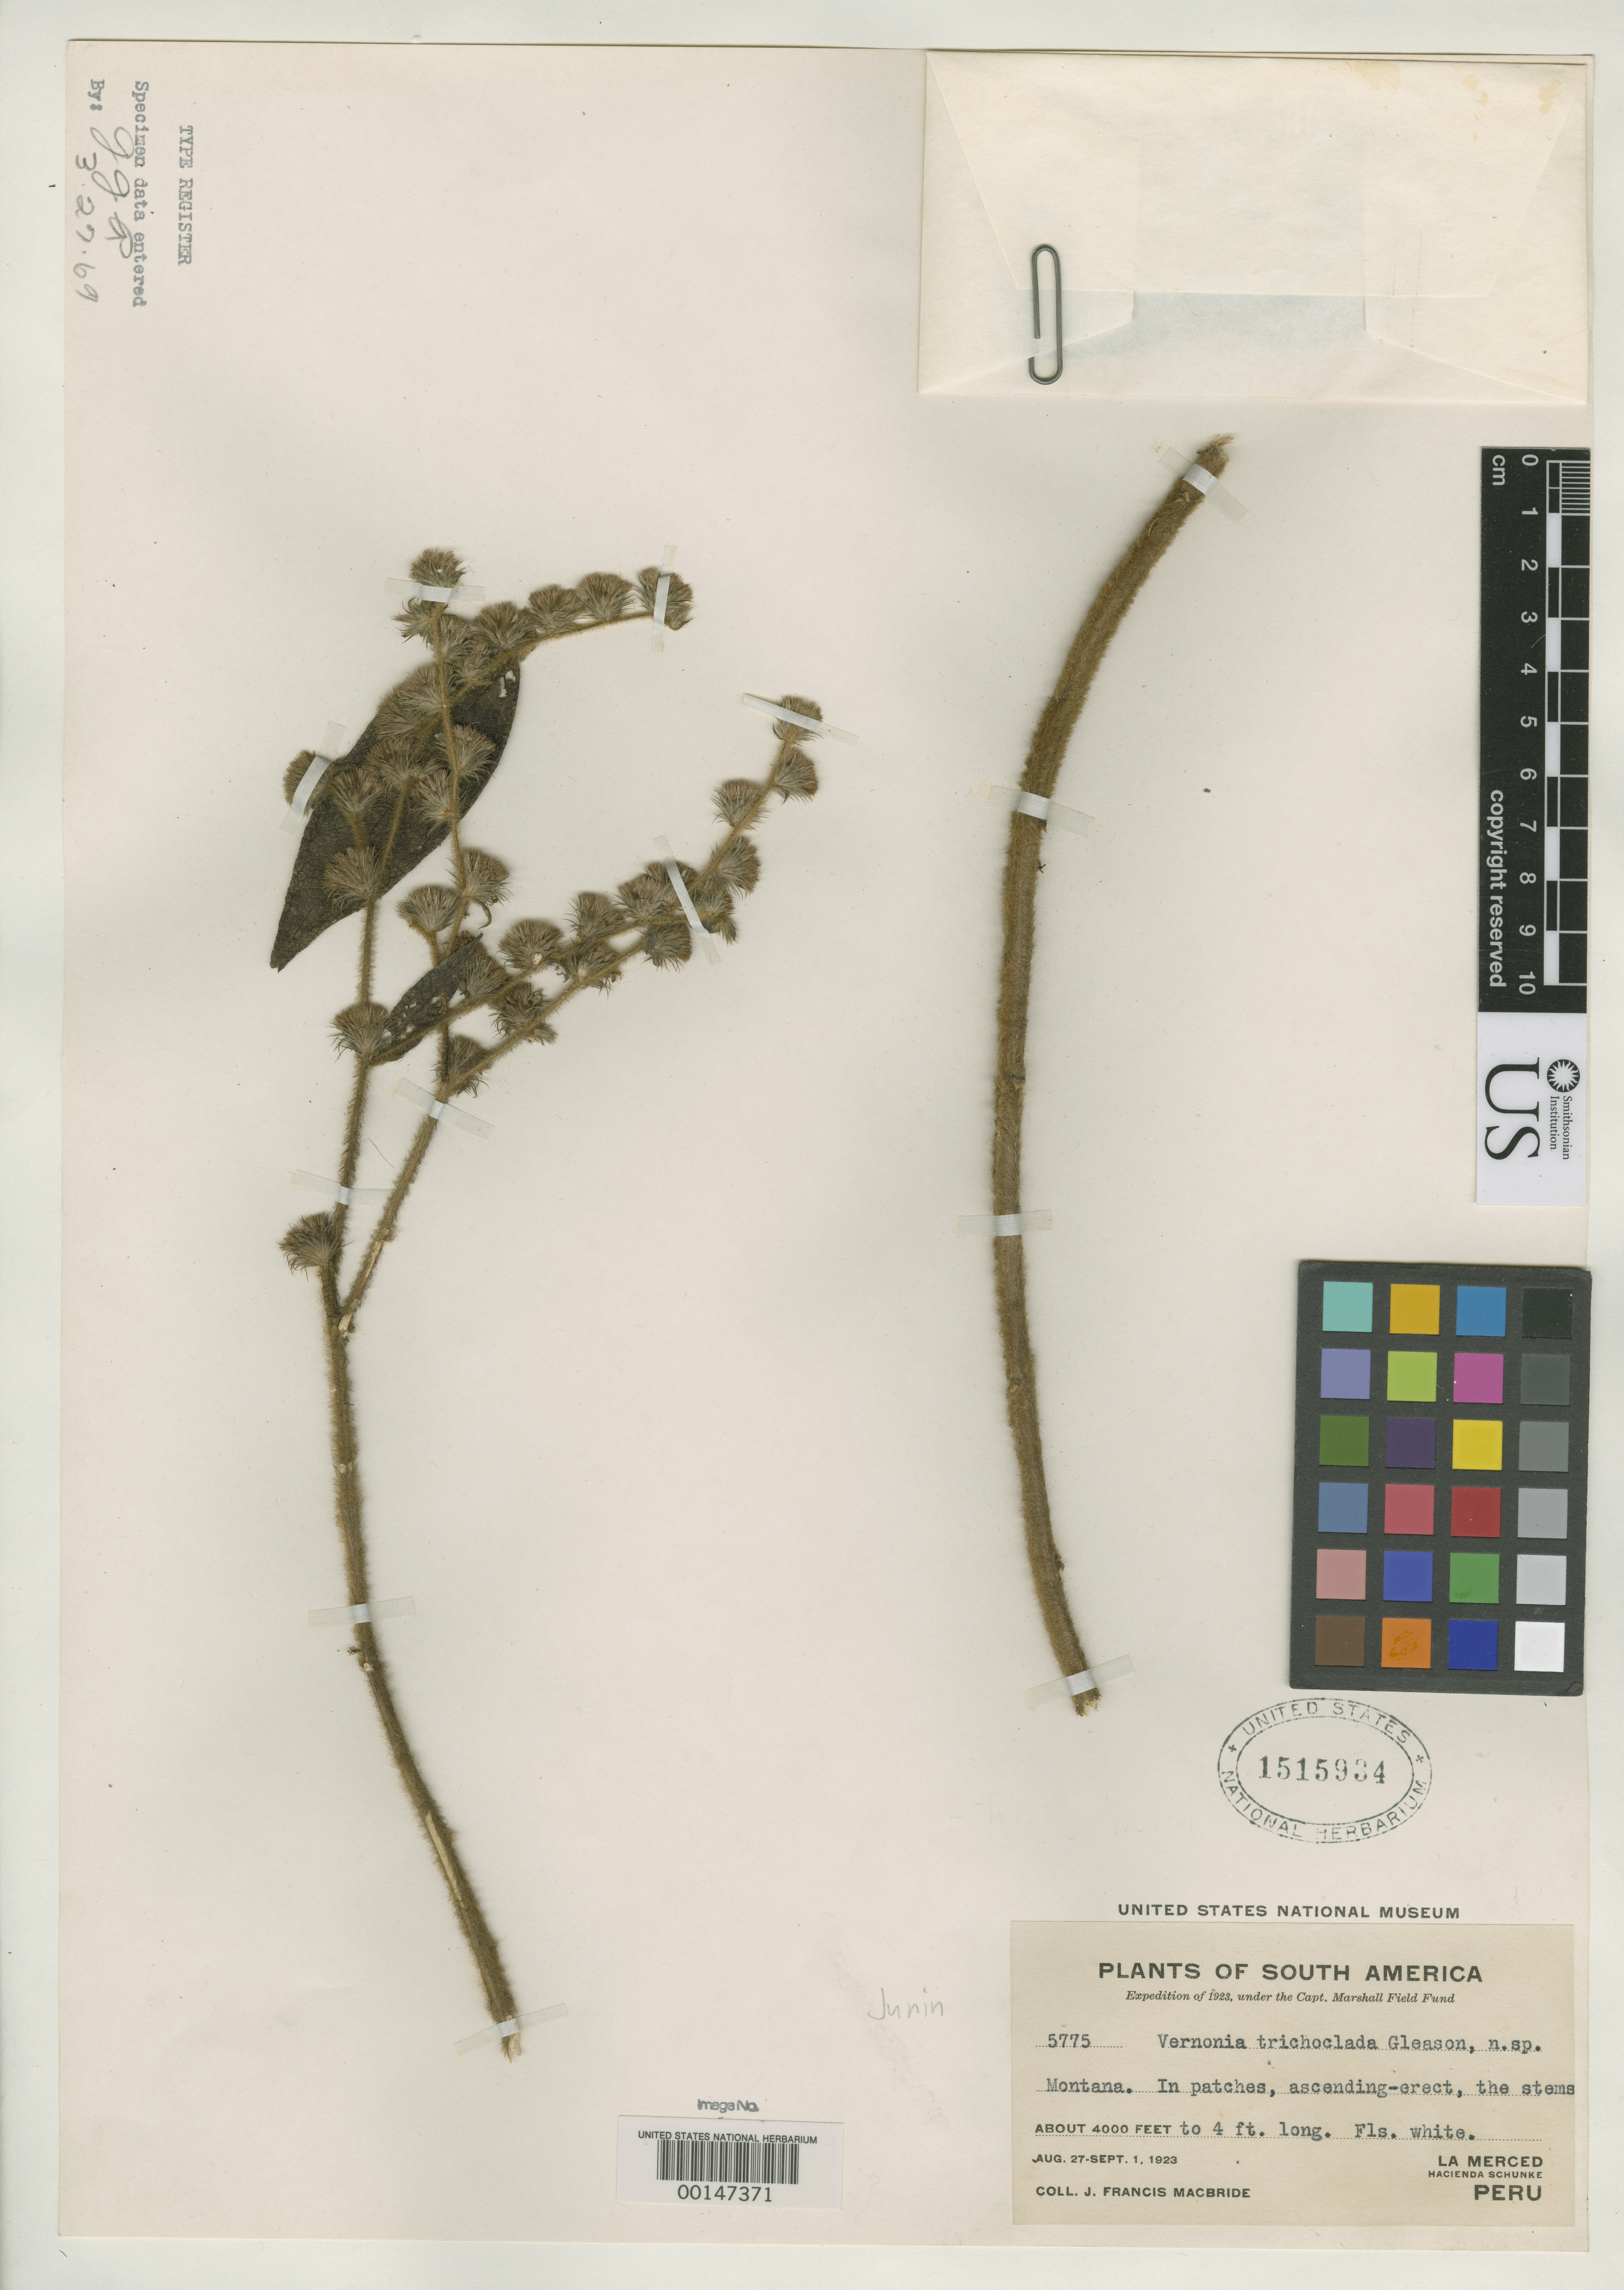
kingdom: Plantae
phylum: Tracheophyta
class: Magnoliopsida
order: Asterales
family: Asteraceae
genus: Vernonia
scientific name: Vernonia tovarensis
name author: Gleason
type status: Isotype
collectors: H. F. Pittier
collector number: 12794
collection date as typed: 31 Jan 1938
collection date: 1938-01-31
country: Venezuela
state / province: Mérida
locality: Tovar.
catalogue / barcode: US 1344693